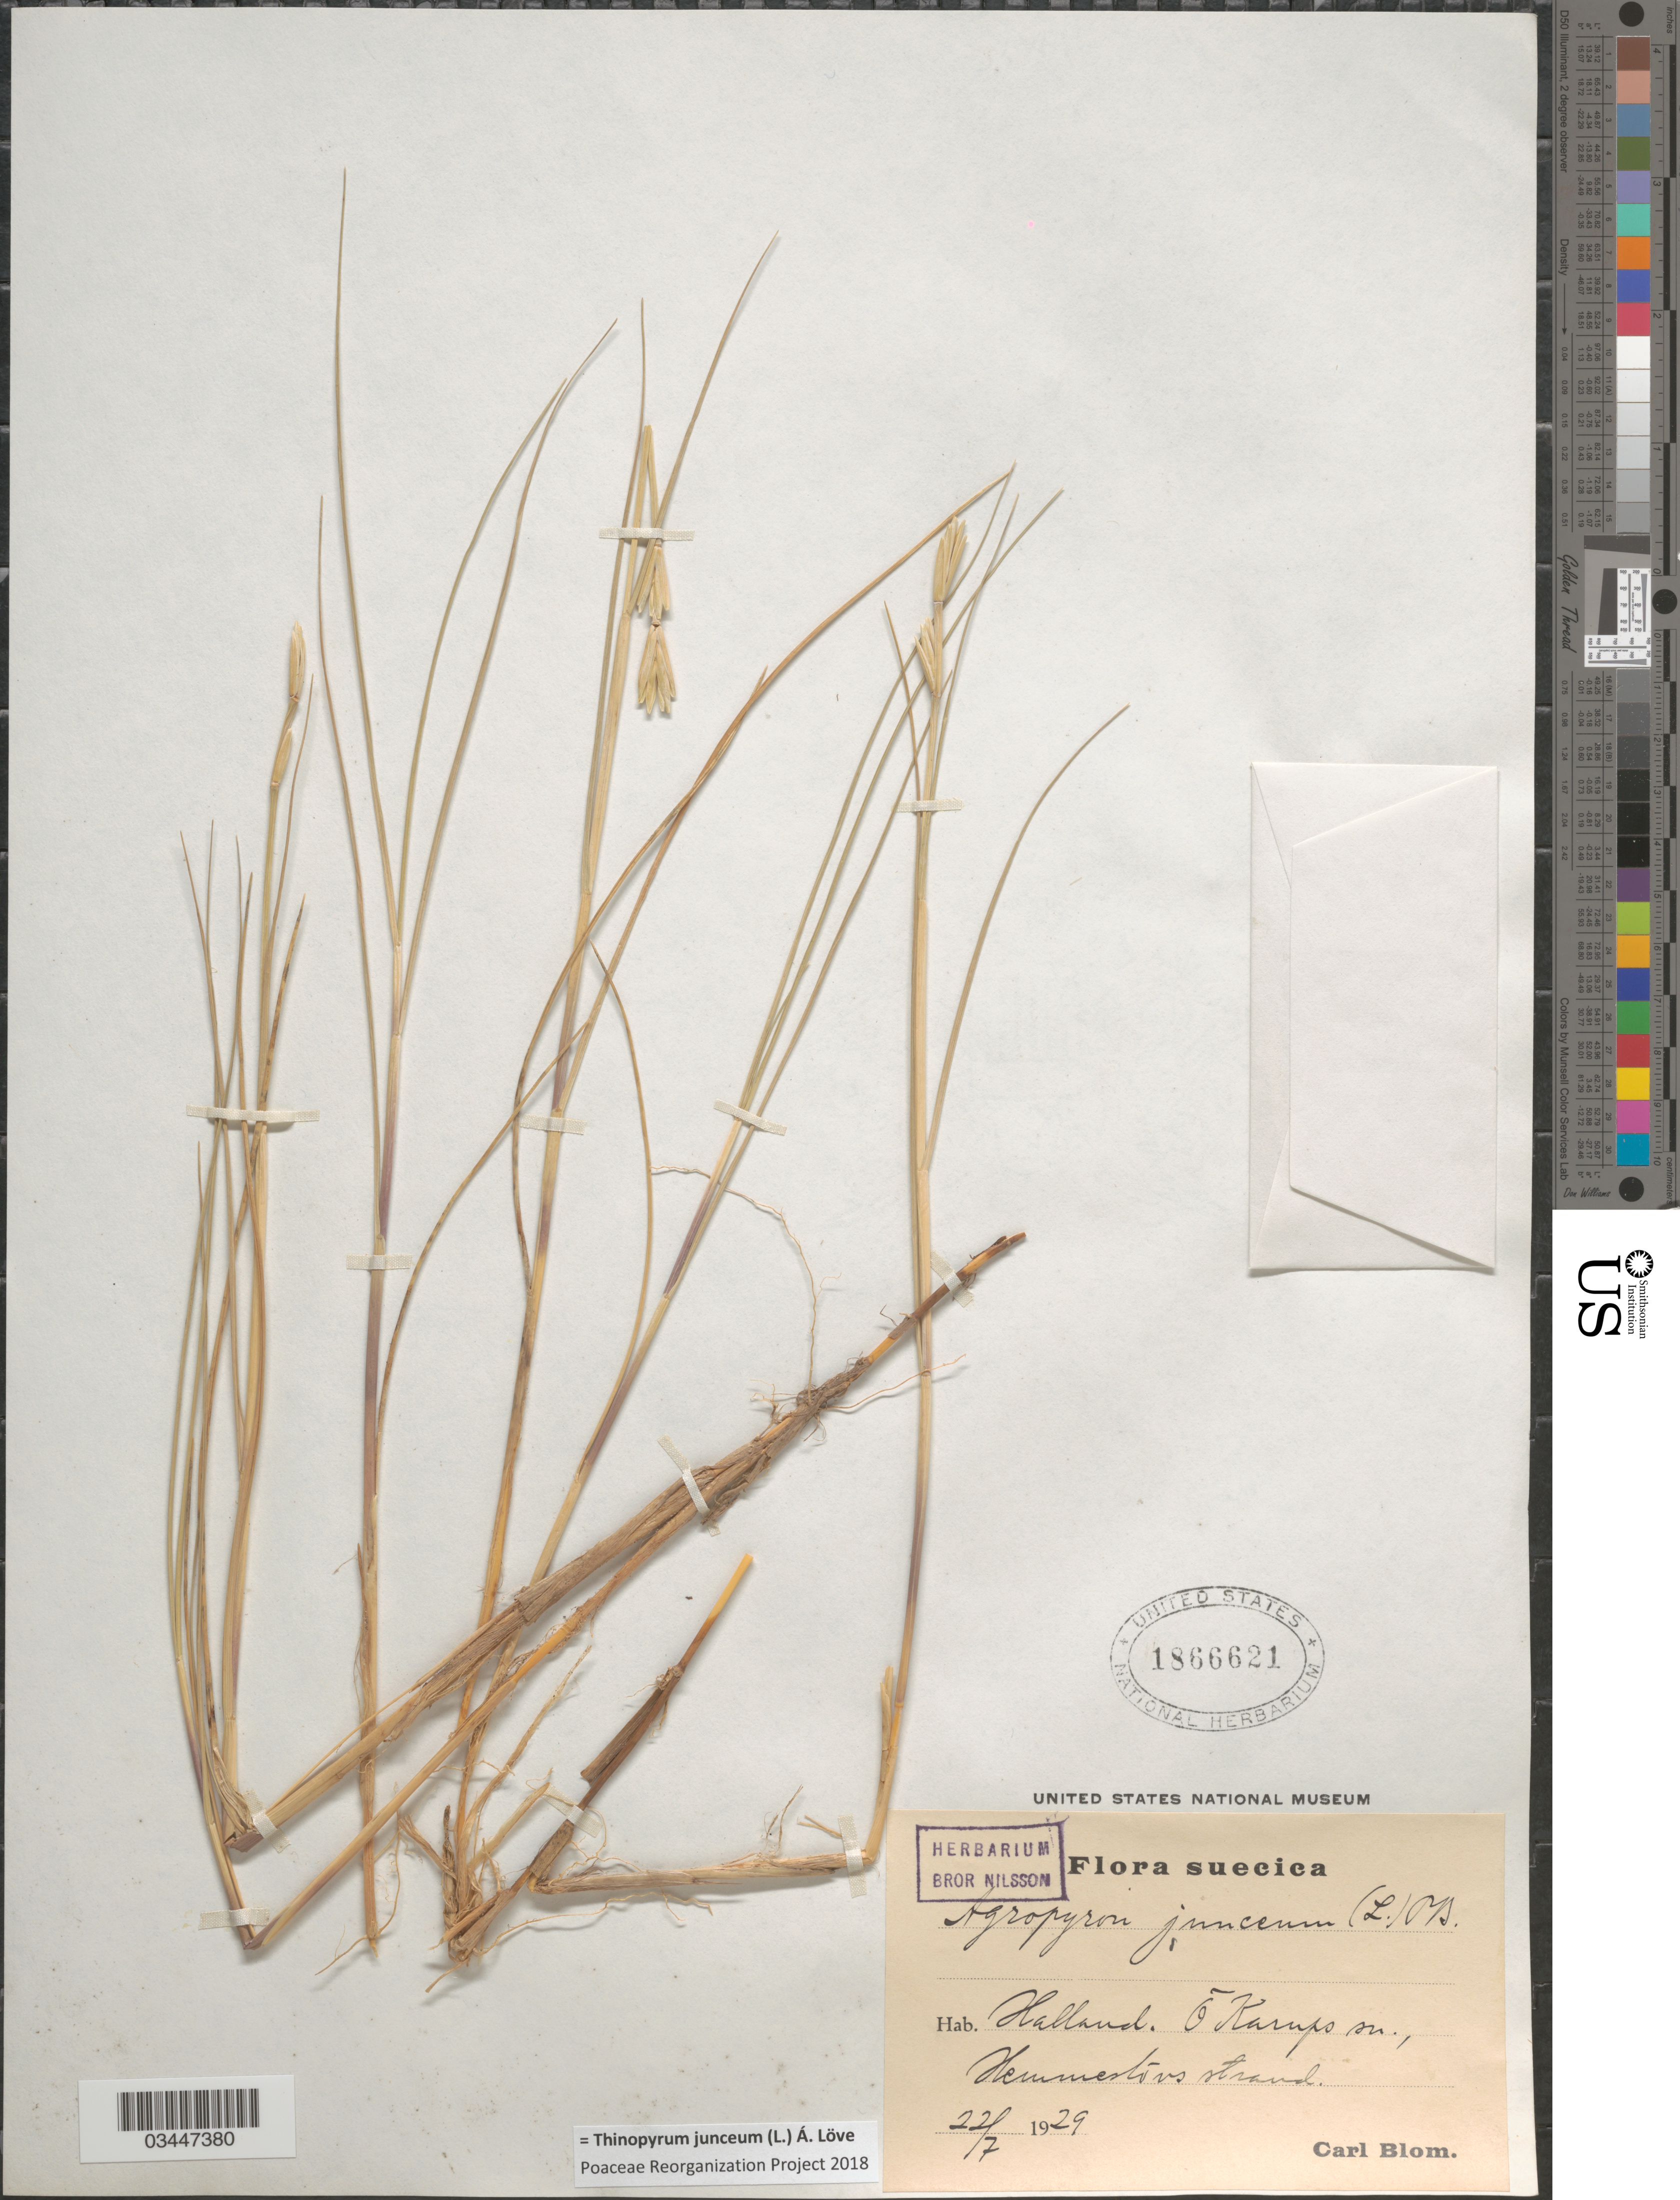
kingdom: Plantae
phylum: Tracheophyta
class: Liliopsida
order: Poales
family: Poaceae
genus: Thinopyrum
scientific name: Thinopyrum junceum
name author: (L.) Á. Löve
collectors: C. H. Blom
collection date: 1929-07-22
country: Sweden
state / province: Halland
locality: Suecica. Halland. Õ Karups sn., Hemmeslöv strand.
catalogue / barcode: US 1866621